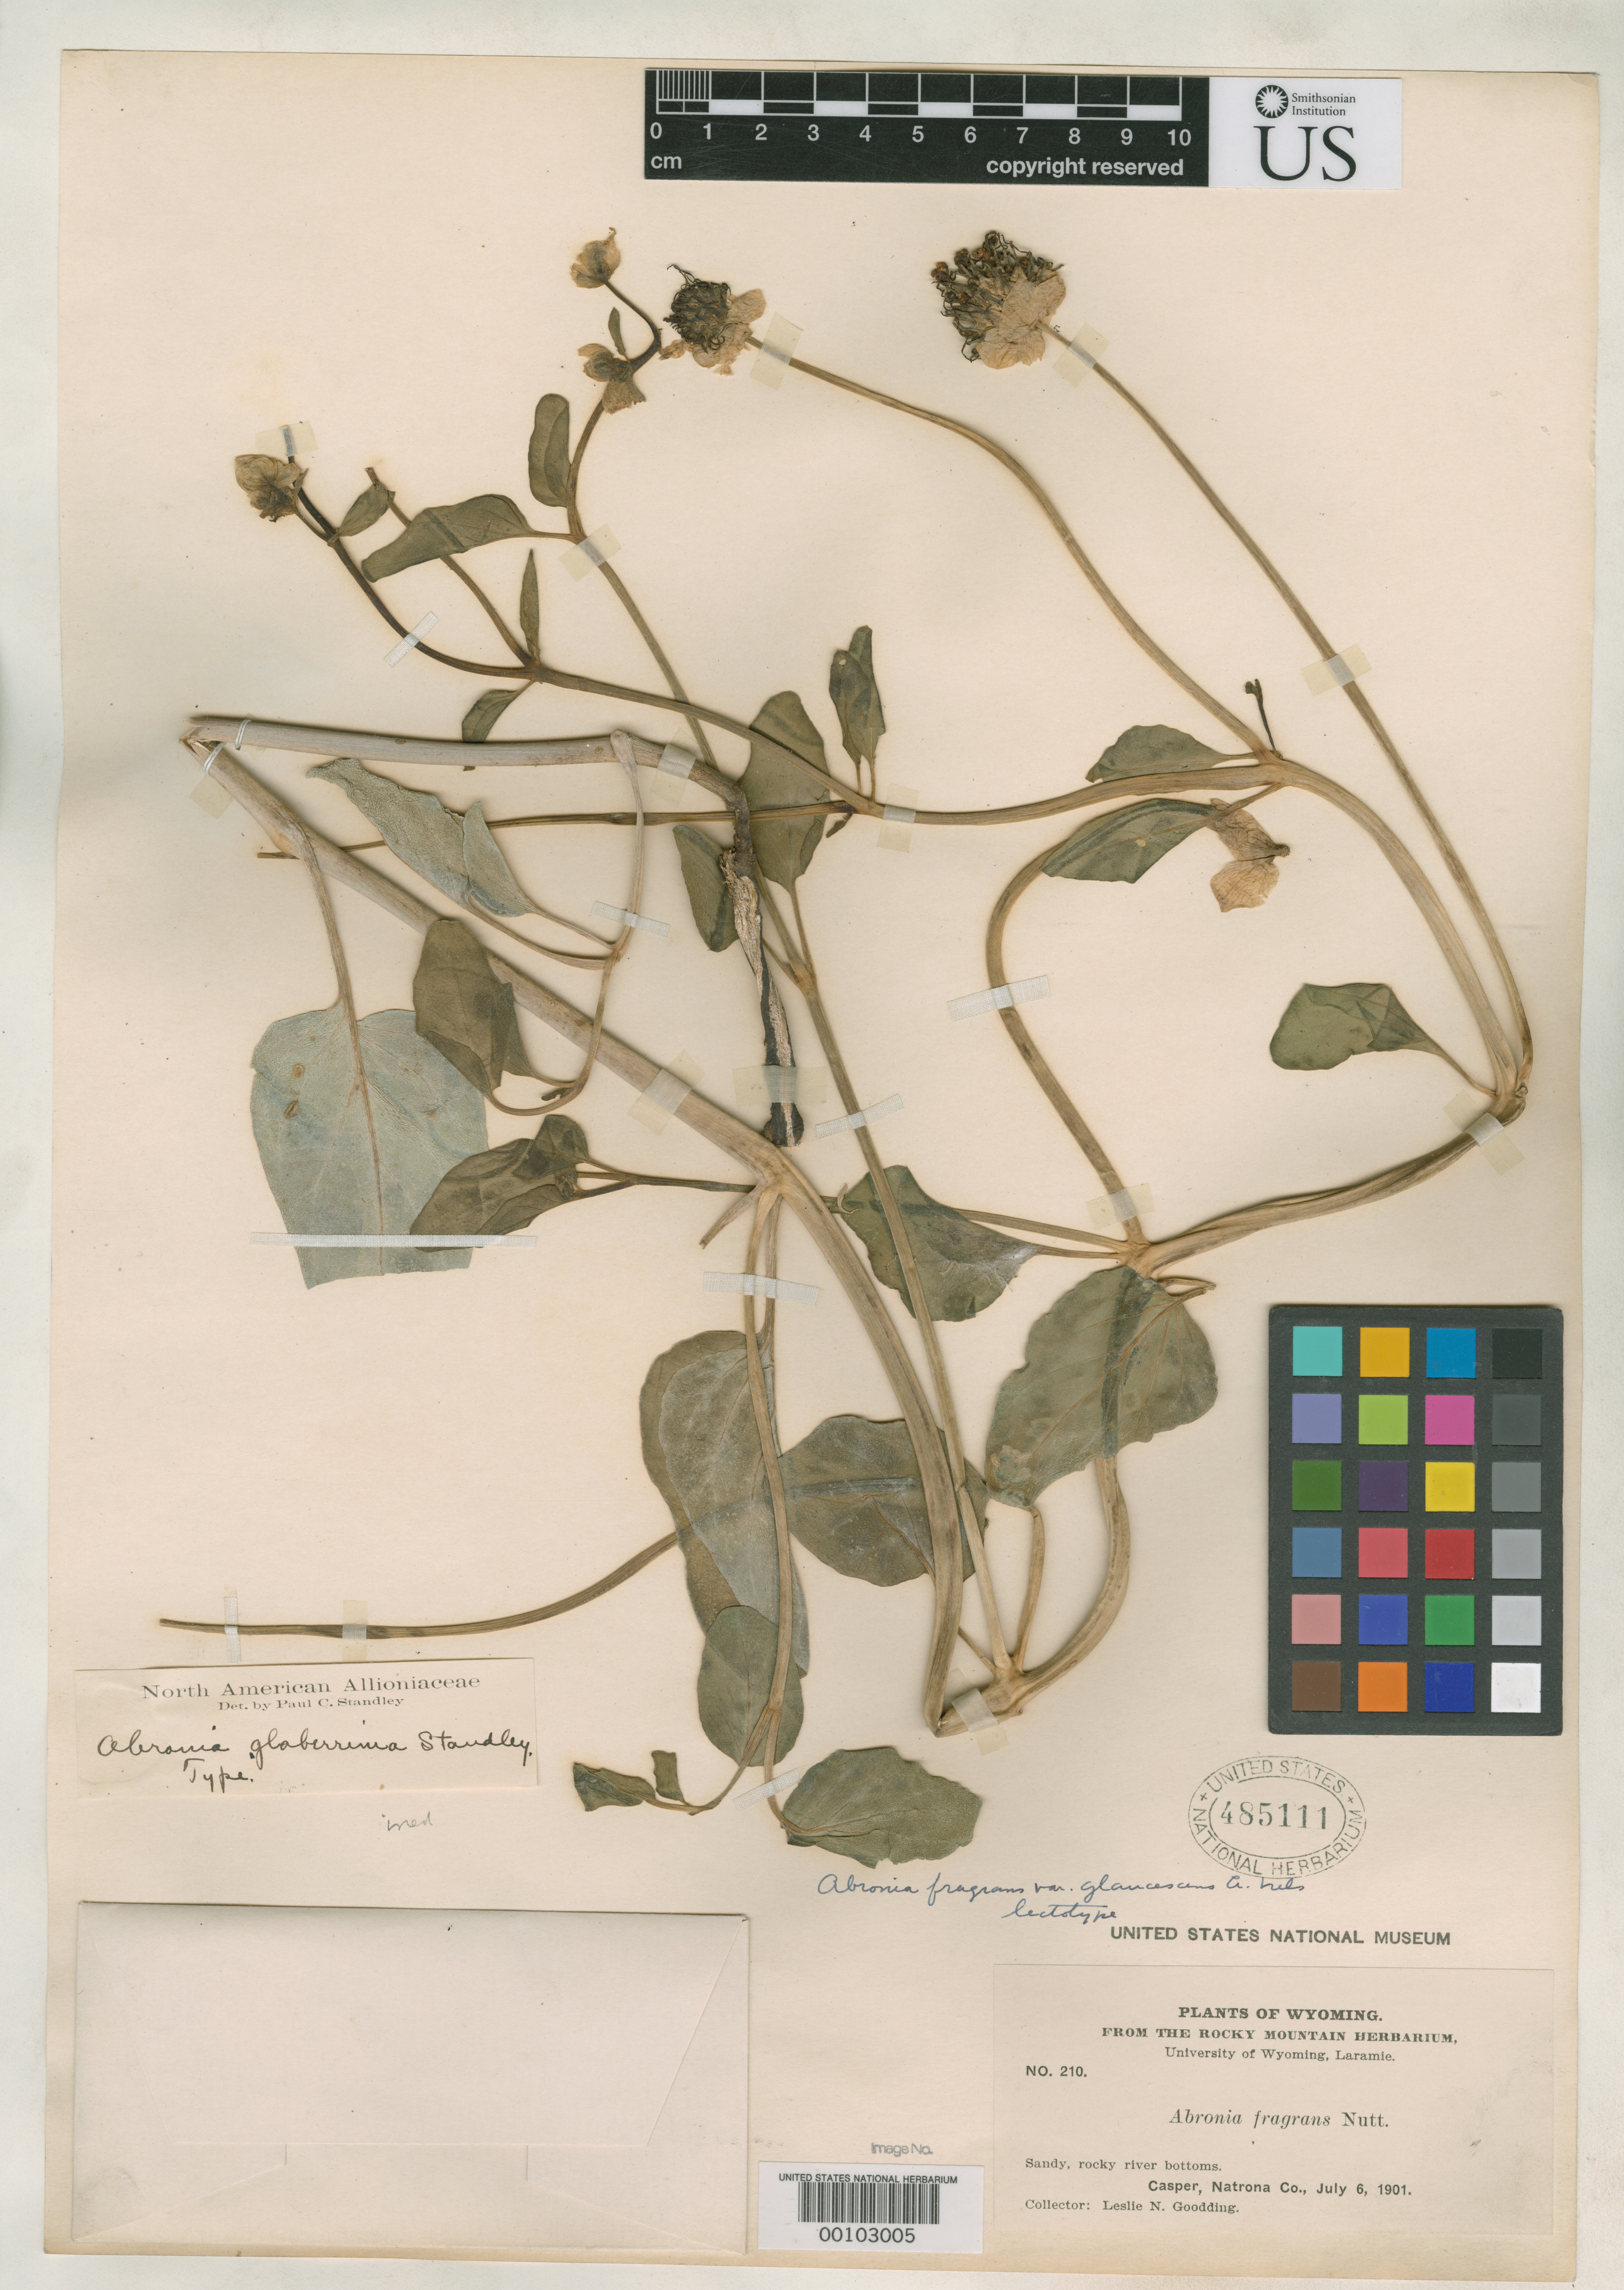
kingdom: Plantae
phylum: Tracheophyta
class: Magnoliopsida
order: Caryophyllales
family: Nyctaginaceae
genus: Abronia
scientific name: Abronia fragrans var. glaucescens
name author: A. Nelson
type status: Type Fragment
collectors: L. N. Goodding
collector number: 210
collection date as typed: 06 Jul 1901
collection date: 1901-07-06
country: United States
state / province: Wyoming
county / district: Natrona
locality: Casper.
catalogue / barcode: US 485111